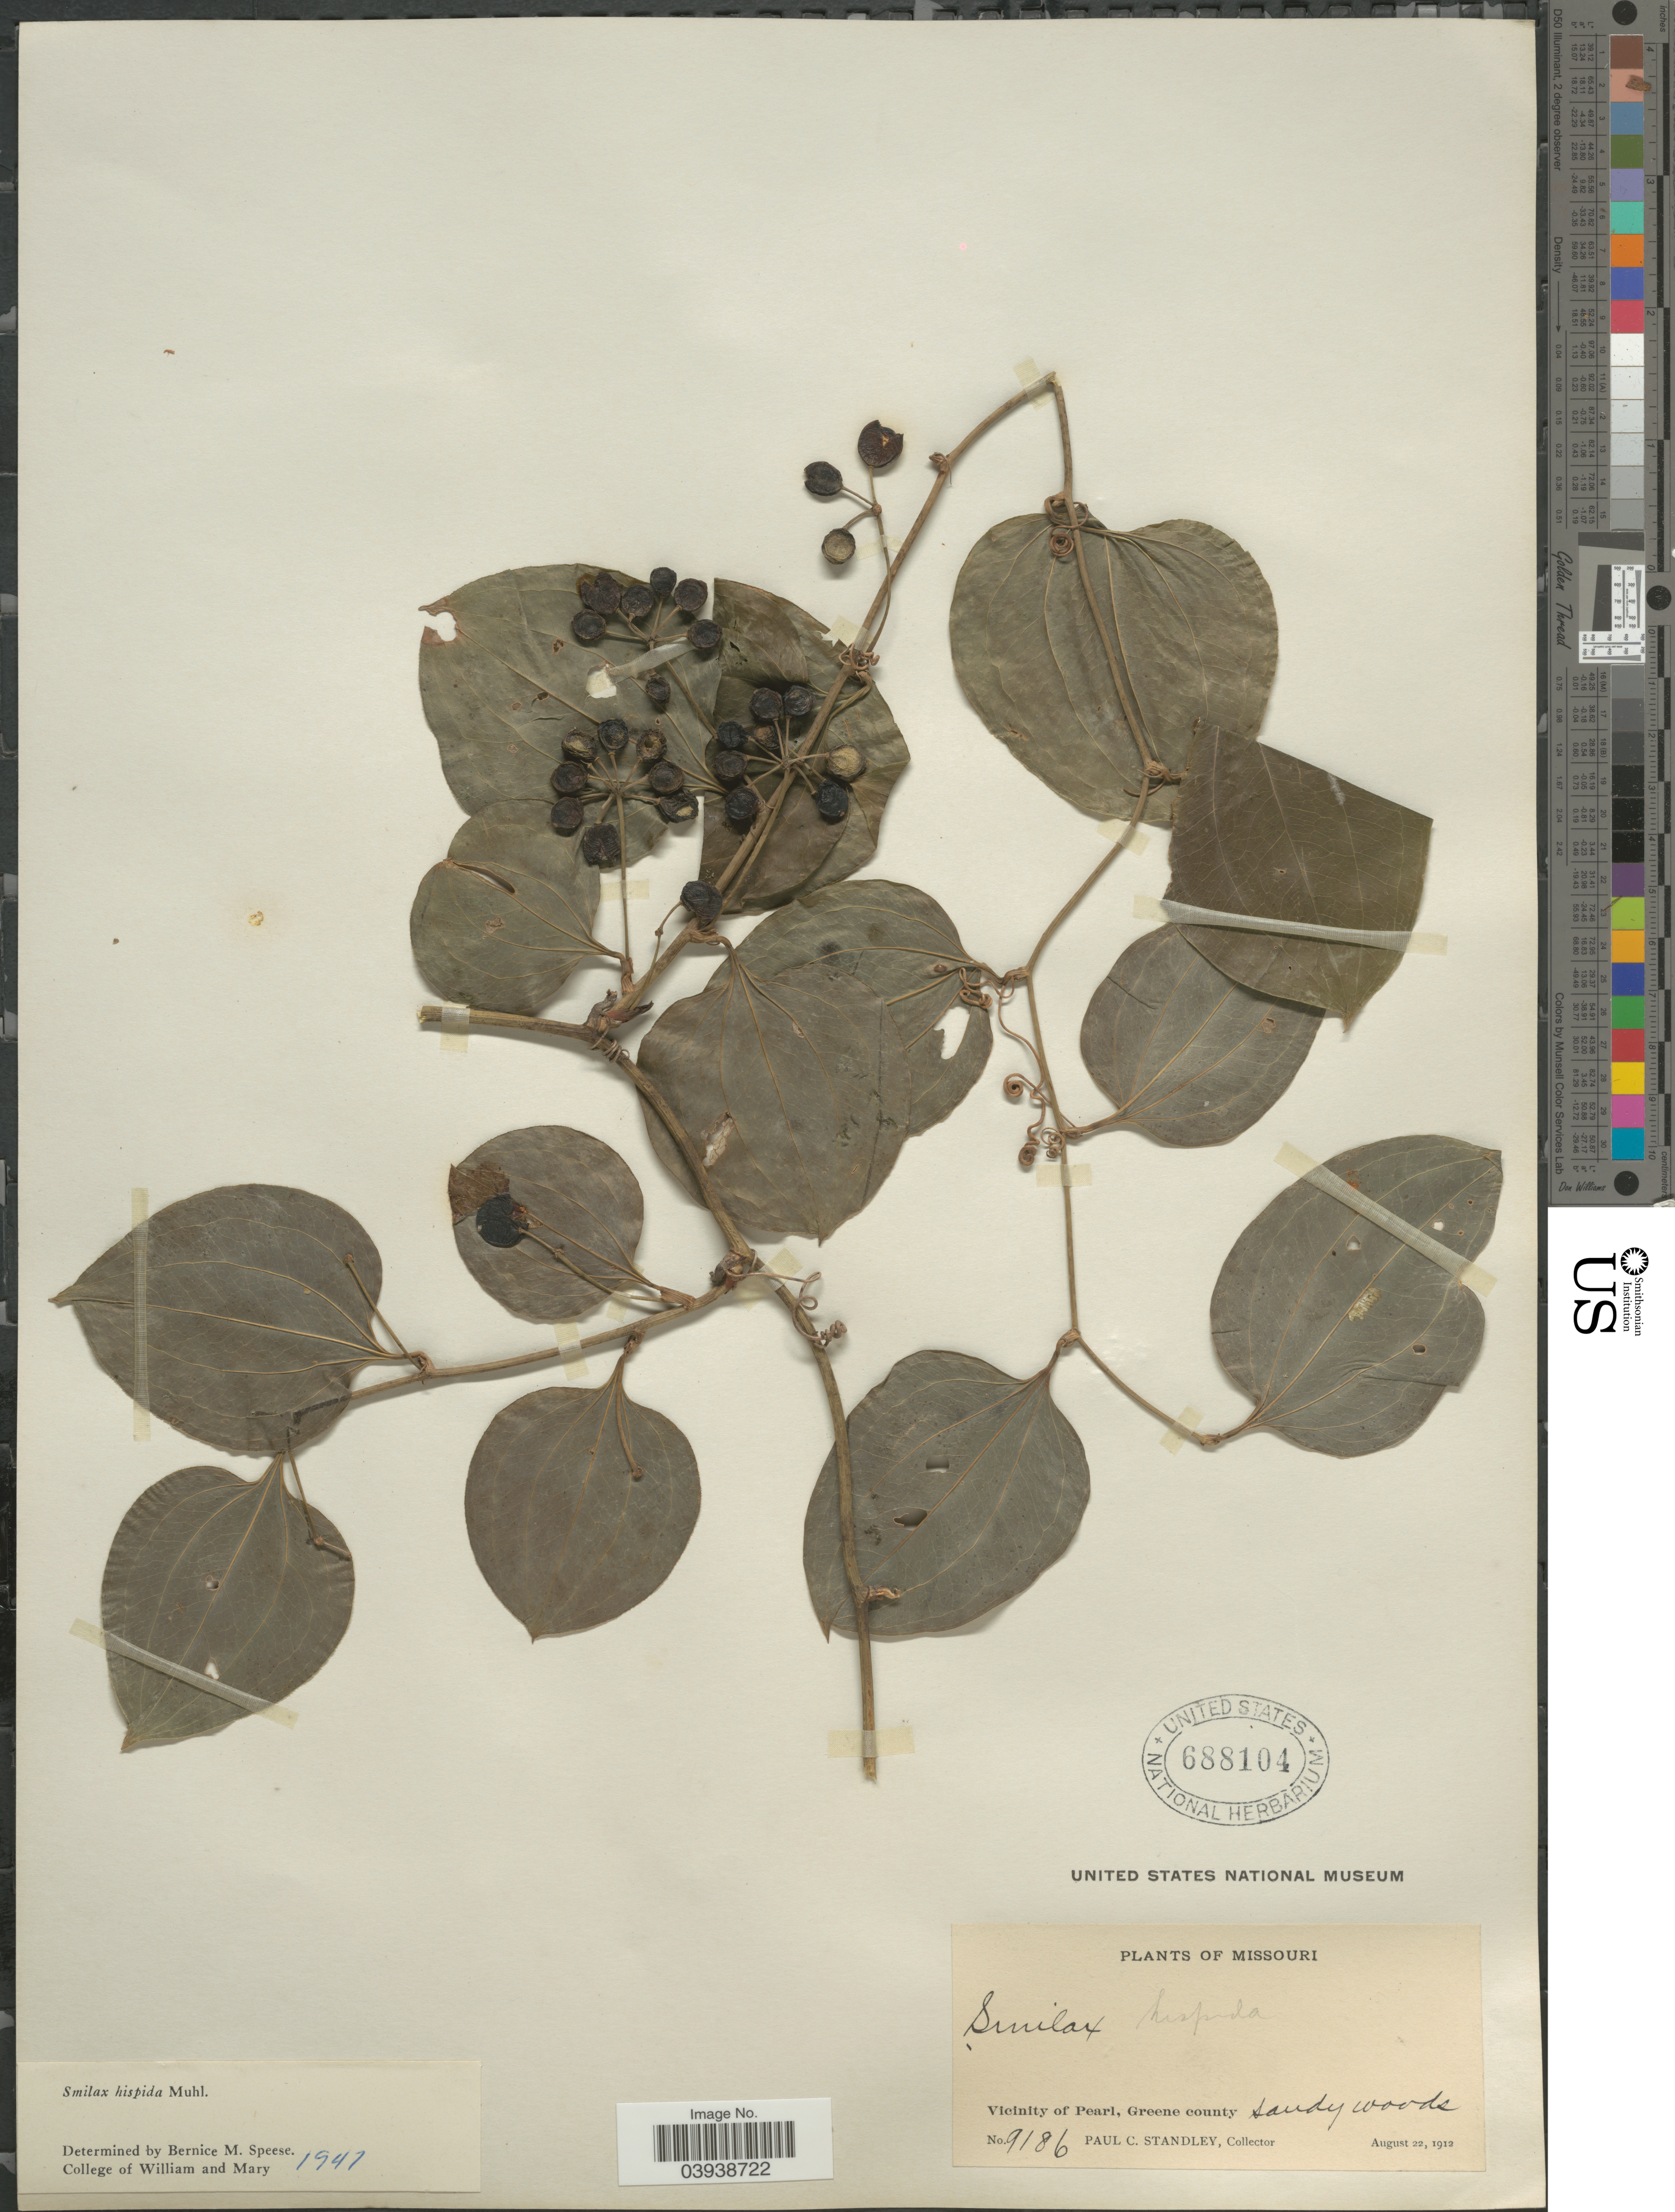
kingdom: Plantae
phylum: Tracheophyta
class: Liliopsida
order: Liliales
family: Smilacaceae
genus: Smilax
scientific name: Smilax hispida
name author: Raf.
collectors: P. C. Standley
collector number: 9186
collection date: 1912-08-22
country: United States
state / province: Missouri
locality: Vicinity of Pearl, Greene county.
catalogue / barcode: US 688104